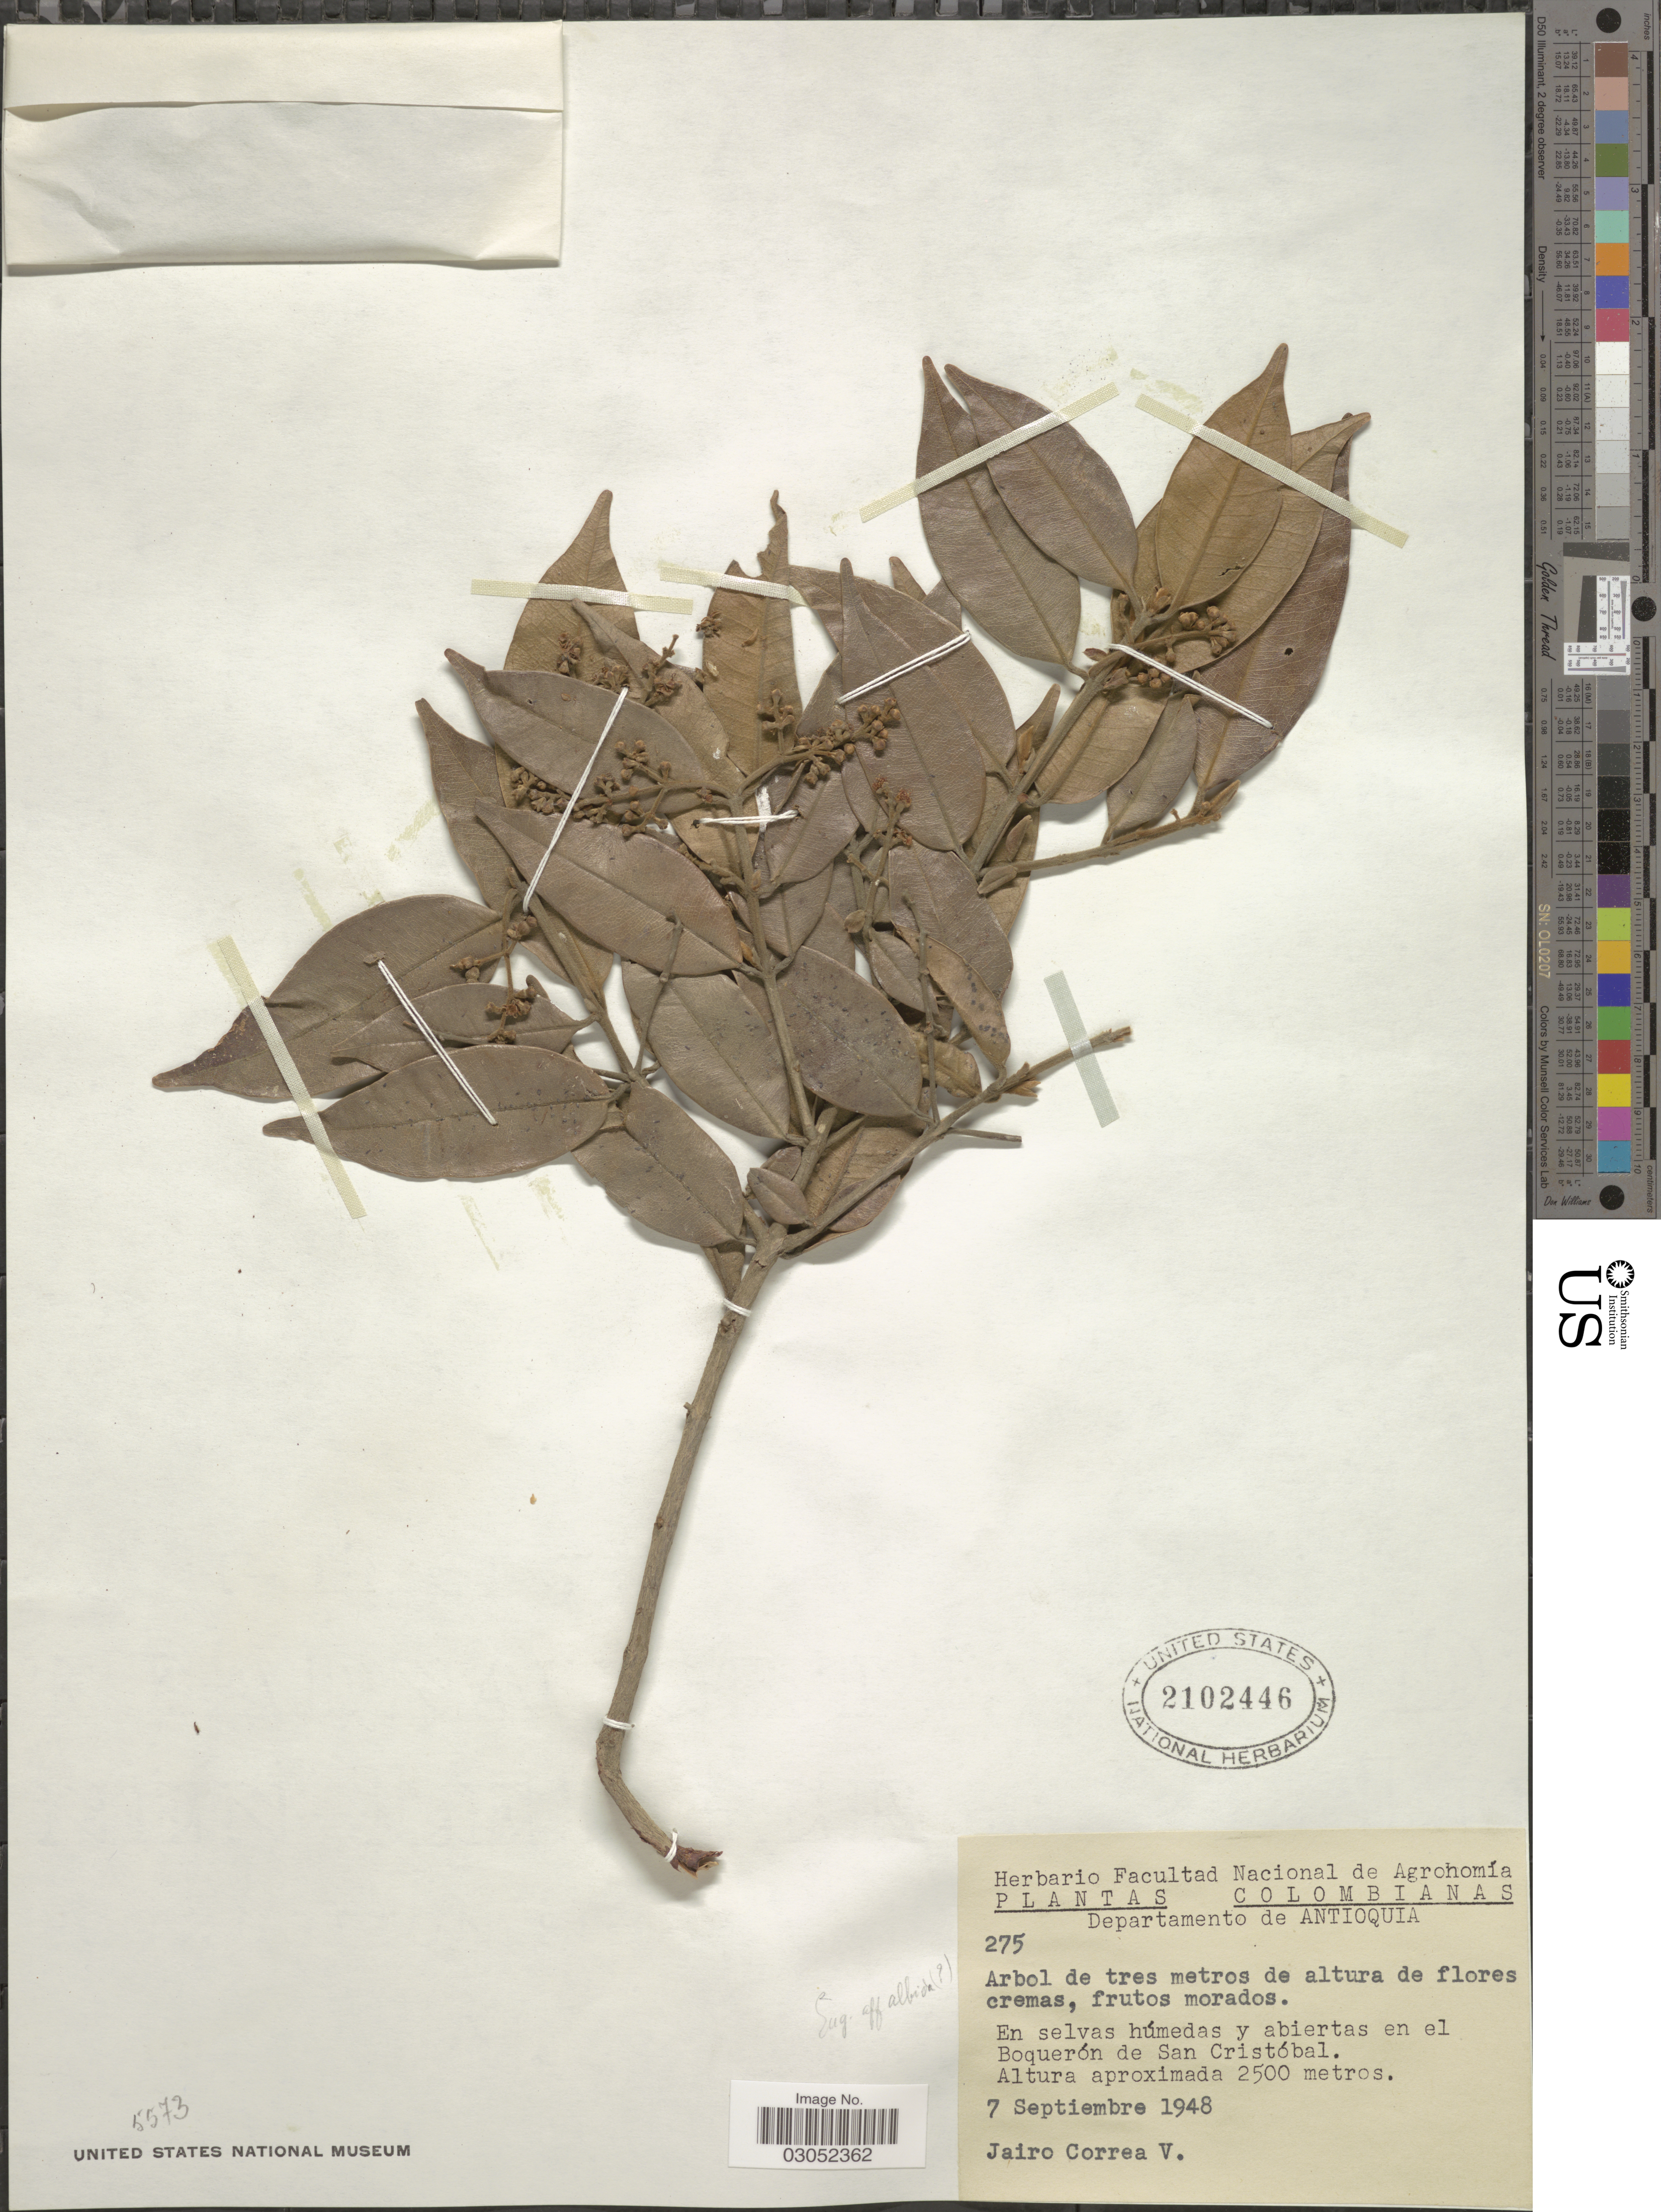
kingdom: Plantae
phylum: Tracheophyta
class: Magnoliopsida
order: Myrtales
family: Myrtaceae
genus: Myrcia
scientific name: Myrcia popayanensis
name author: Hieron.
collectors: J. Correa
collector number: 275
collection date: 1948-09-07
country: Colombia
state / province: Antioquia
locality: Departamento de Antioquia. En selvas húmedas y abiertas en el Boquerón de San Cristóbal.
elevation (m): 2500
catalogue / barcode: US 2102446